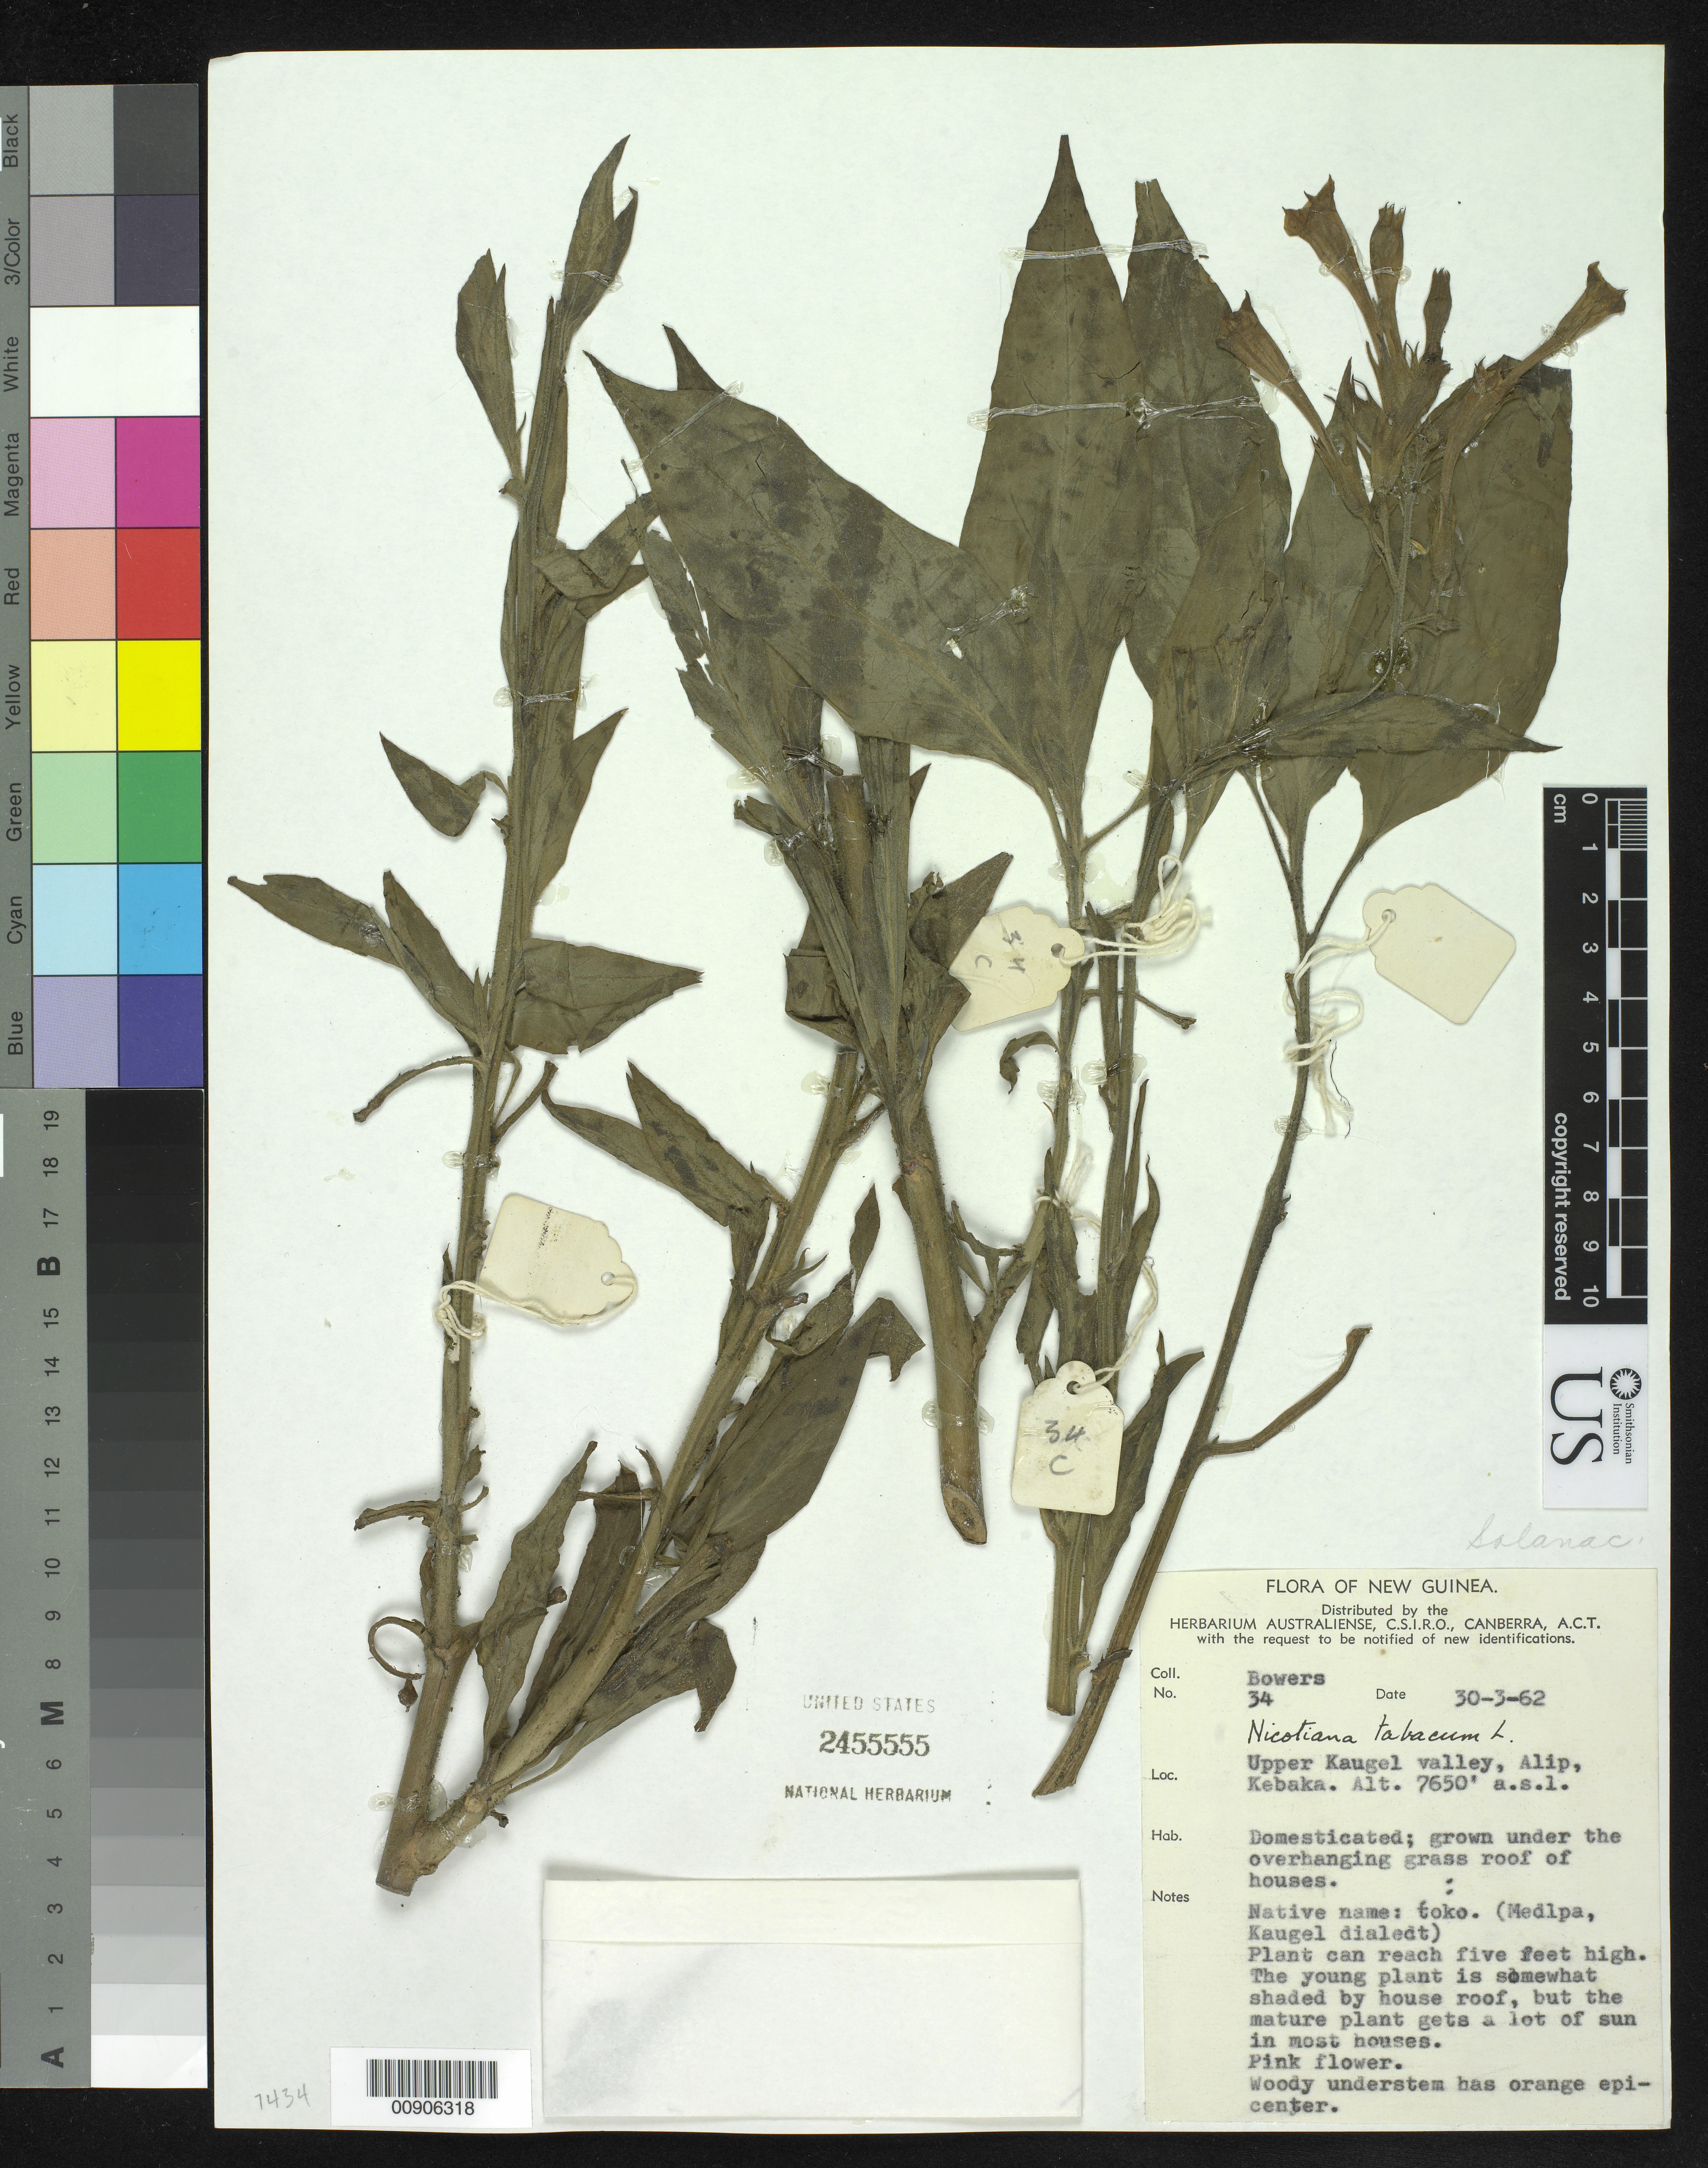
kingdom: Plantae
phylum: Tracheophyta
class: Magnoliopsida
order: Solanales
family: Solanaceae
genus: Nicotiana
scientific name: Nicotiana tabacum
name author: L.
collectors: N. Bowers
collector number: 34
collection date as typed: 30 Mar 1962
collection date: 1962-03-30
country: Papua New Guinea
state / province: Western Highlands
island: New Guinea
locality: Upper Kaugel valley, Alip, Kebaka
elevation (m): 2332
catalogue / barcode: US 2455555